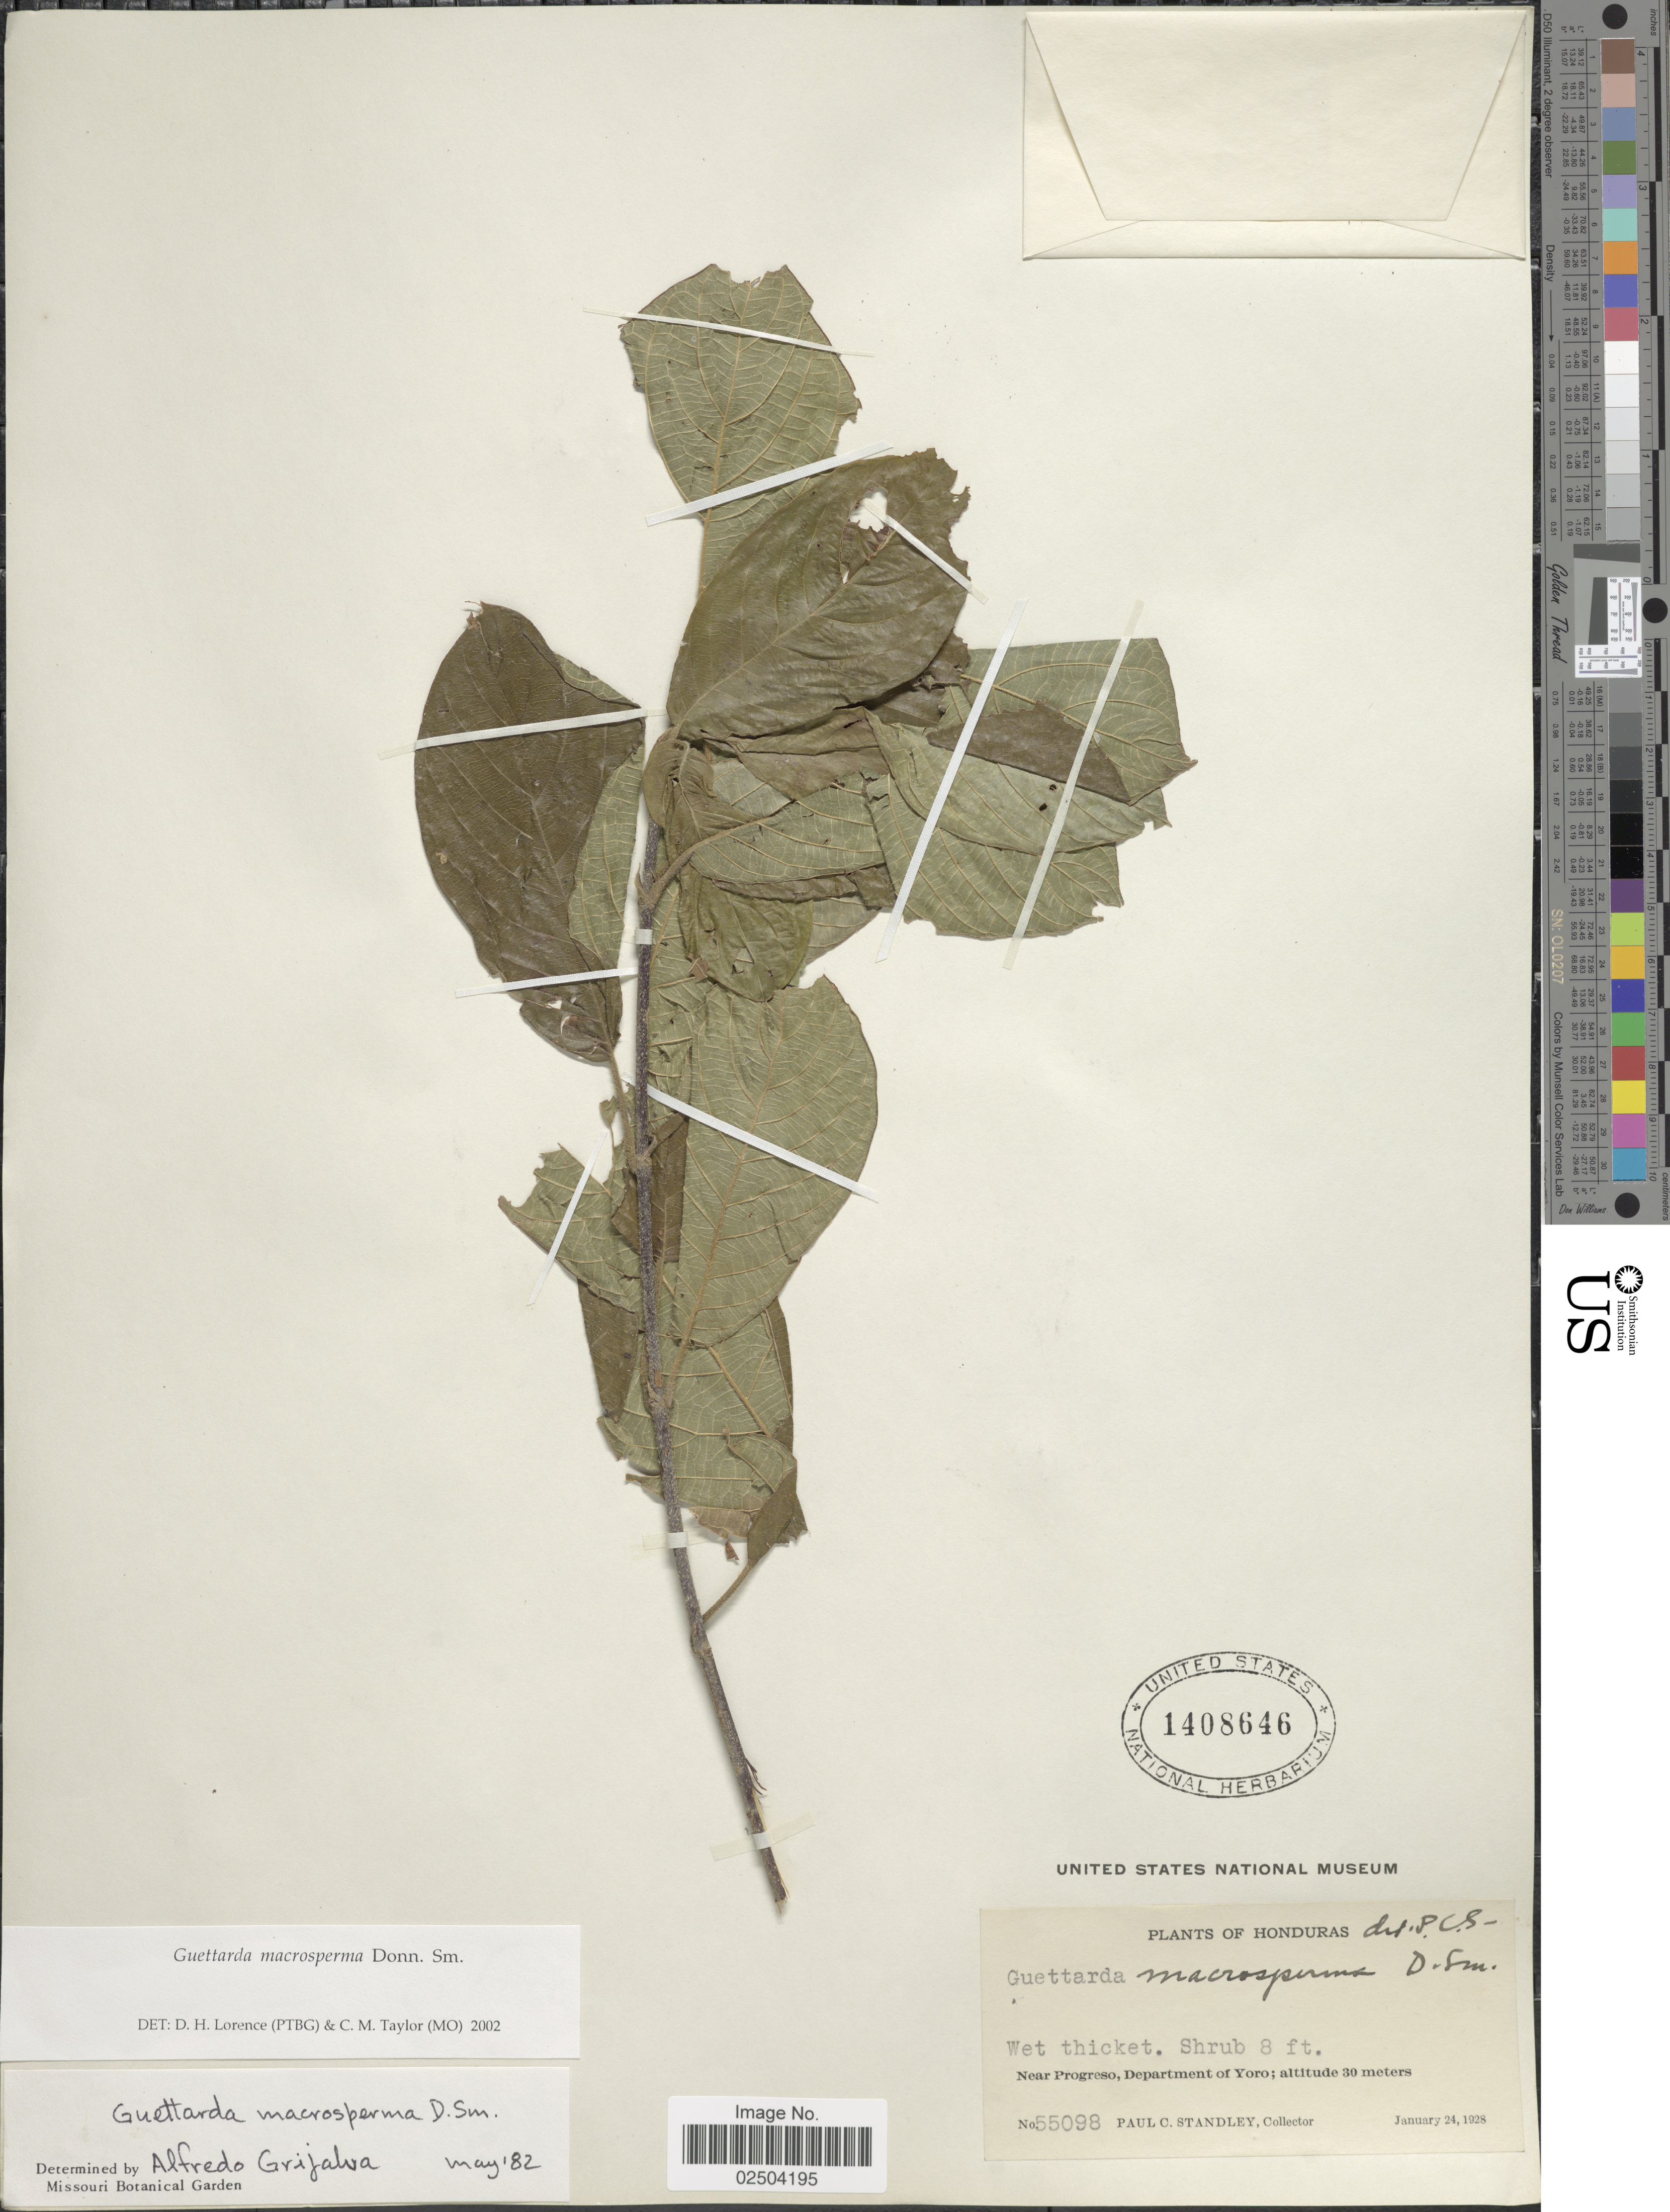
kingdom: Plantae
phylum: Tracheophyta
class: Magnoliopsida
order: Gentianales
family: Rubiaceae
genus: Guettarda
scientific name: Guettarda macrosperma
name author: Donn. Sm.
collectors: P. C. Standley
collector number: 55098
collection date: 1928-01-24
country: Honduras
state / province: Yoro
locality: Near Progreso, Department of Yoro.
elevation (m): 30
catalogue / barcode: US 1408646